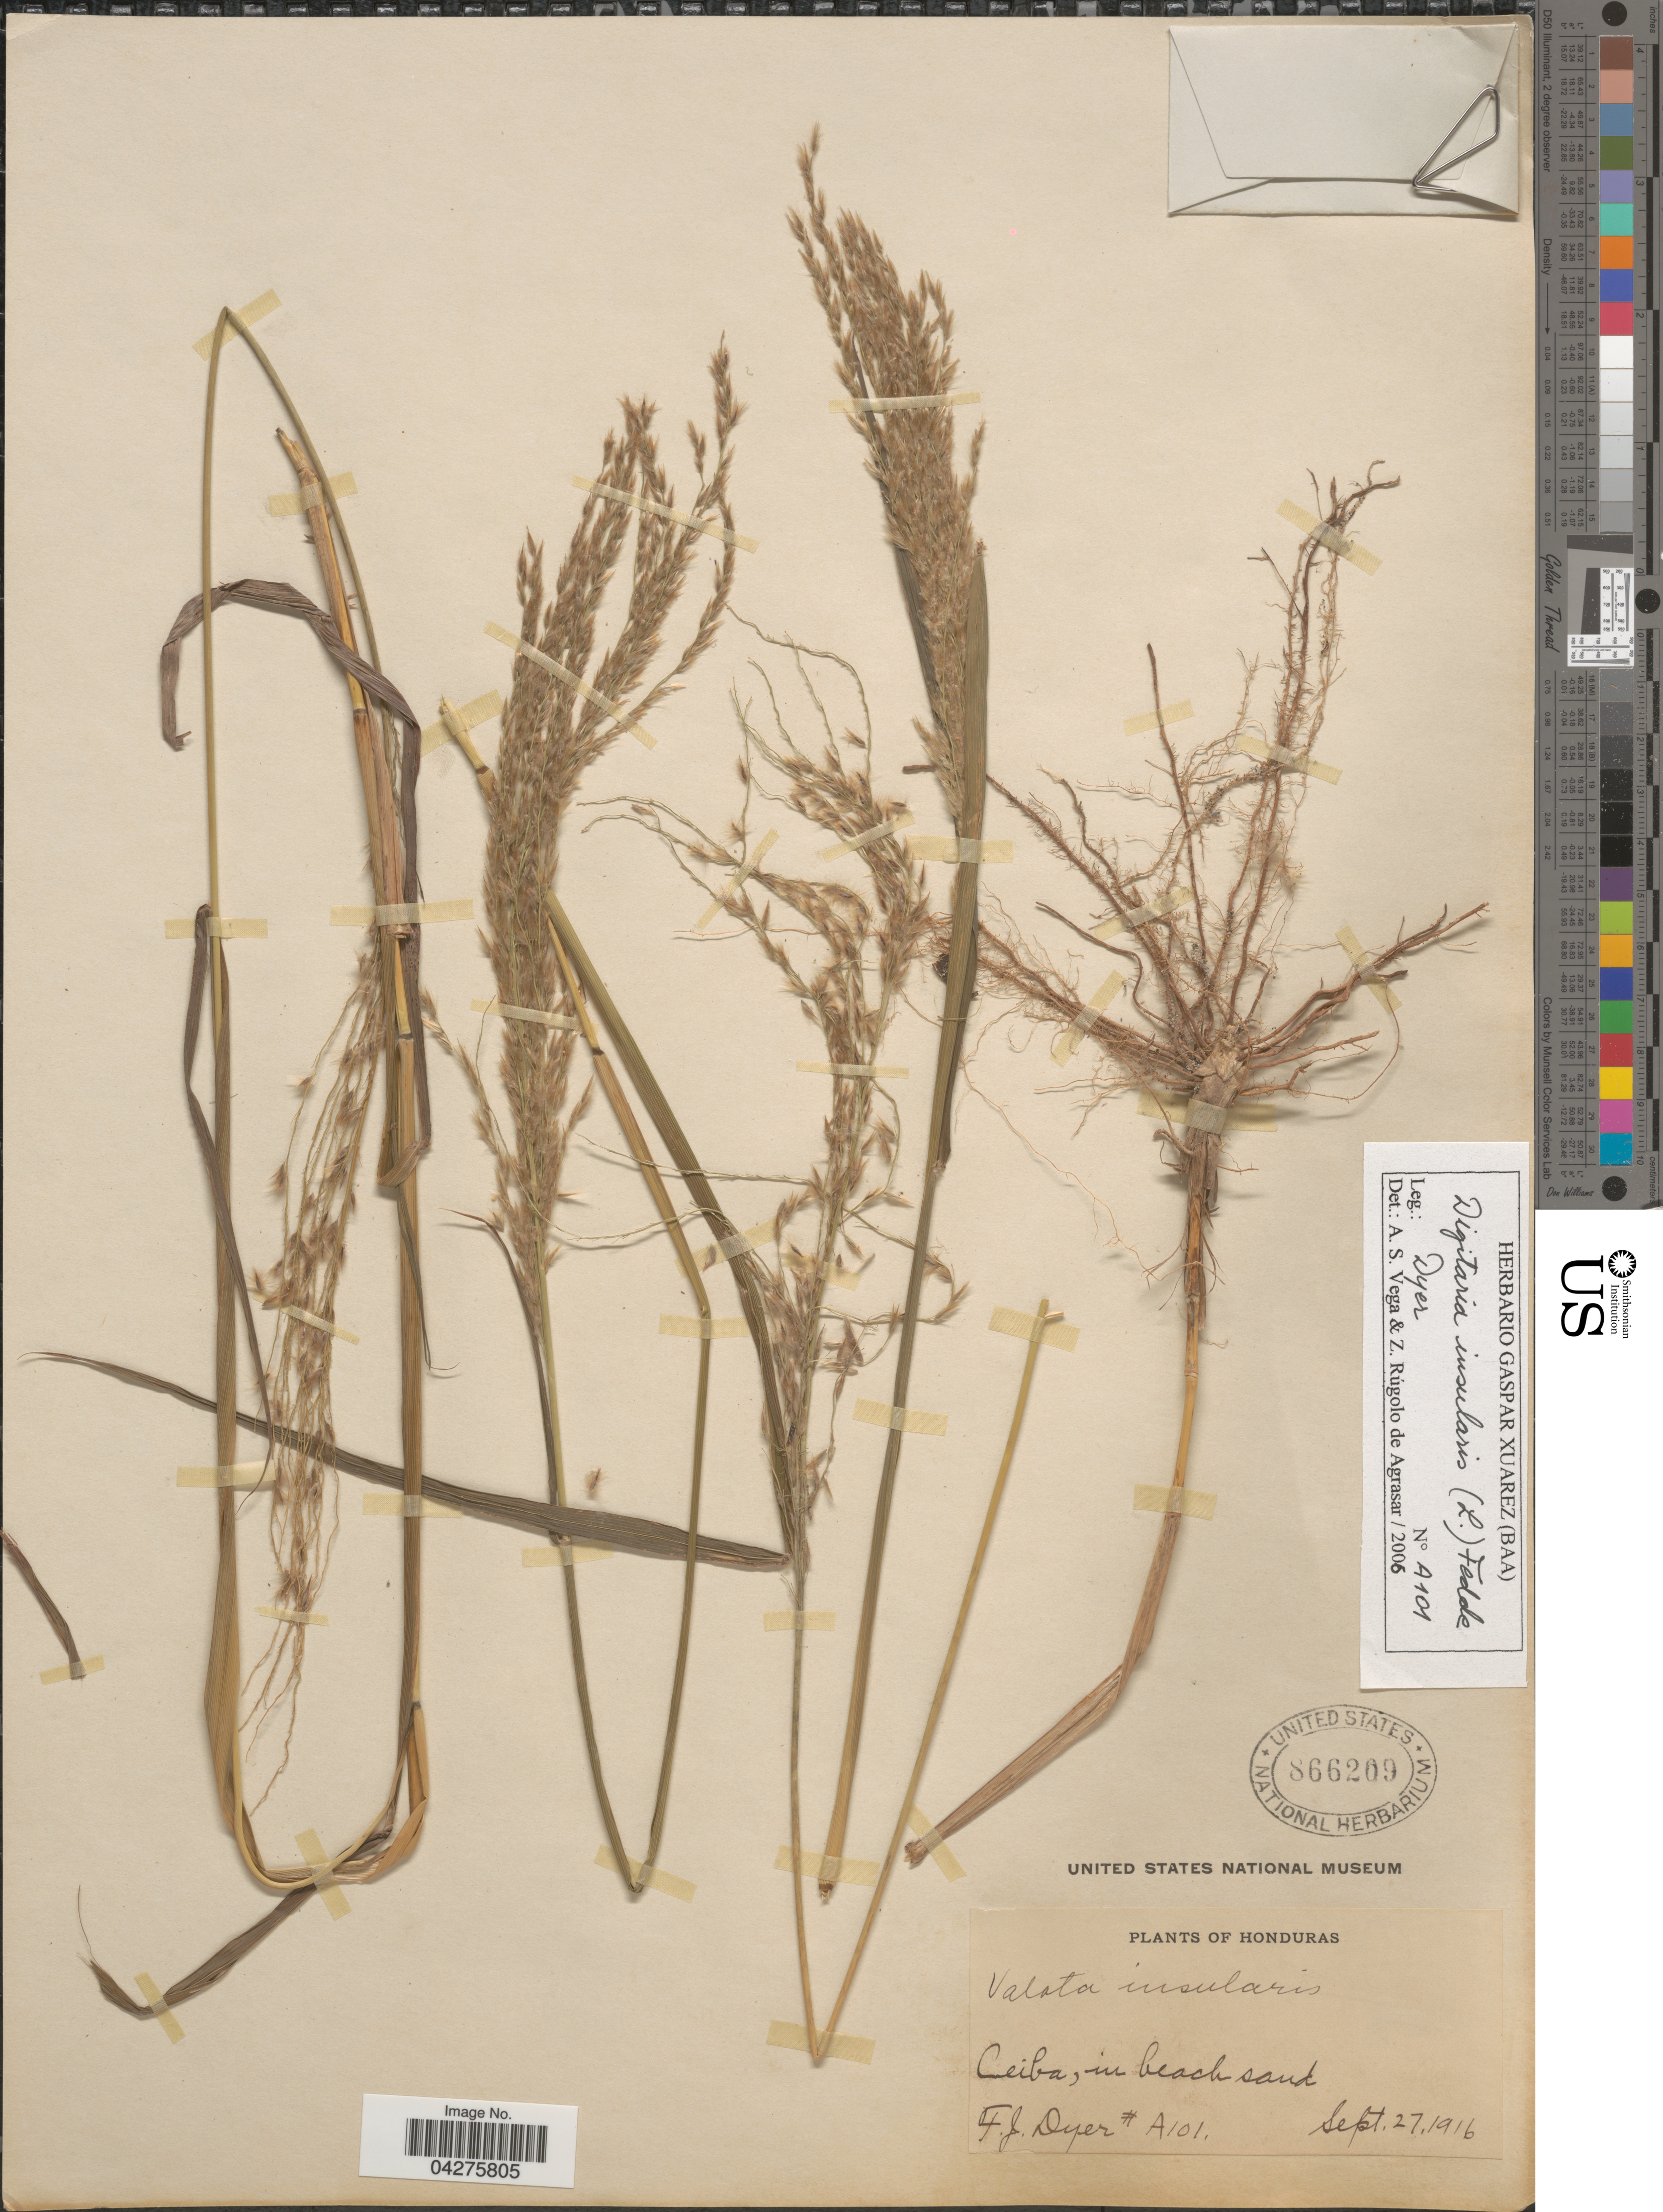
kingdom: Plantae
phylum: Tracheophyta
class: Liliopsida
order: Poales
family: Poaceae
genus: Digitaria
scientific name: Digitaria insularis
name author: (L.) Fedde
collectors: F. J. Dyer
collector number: A101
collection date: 1916-09-27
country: Honduras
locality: Ceiba, in beach sand.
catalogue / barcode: US 866209